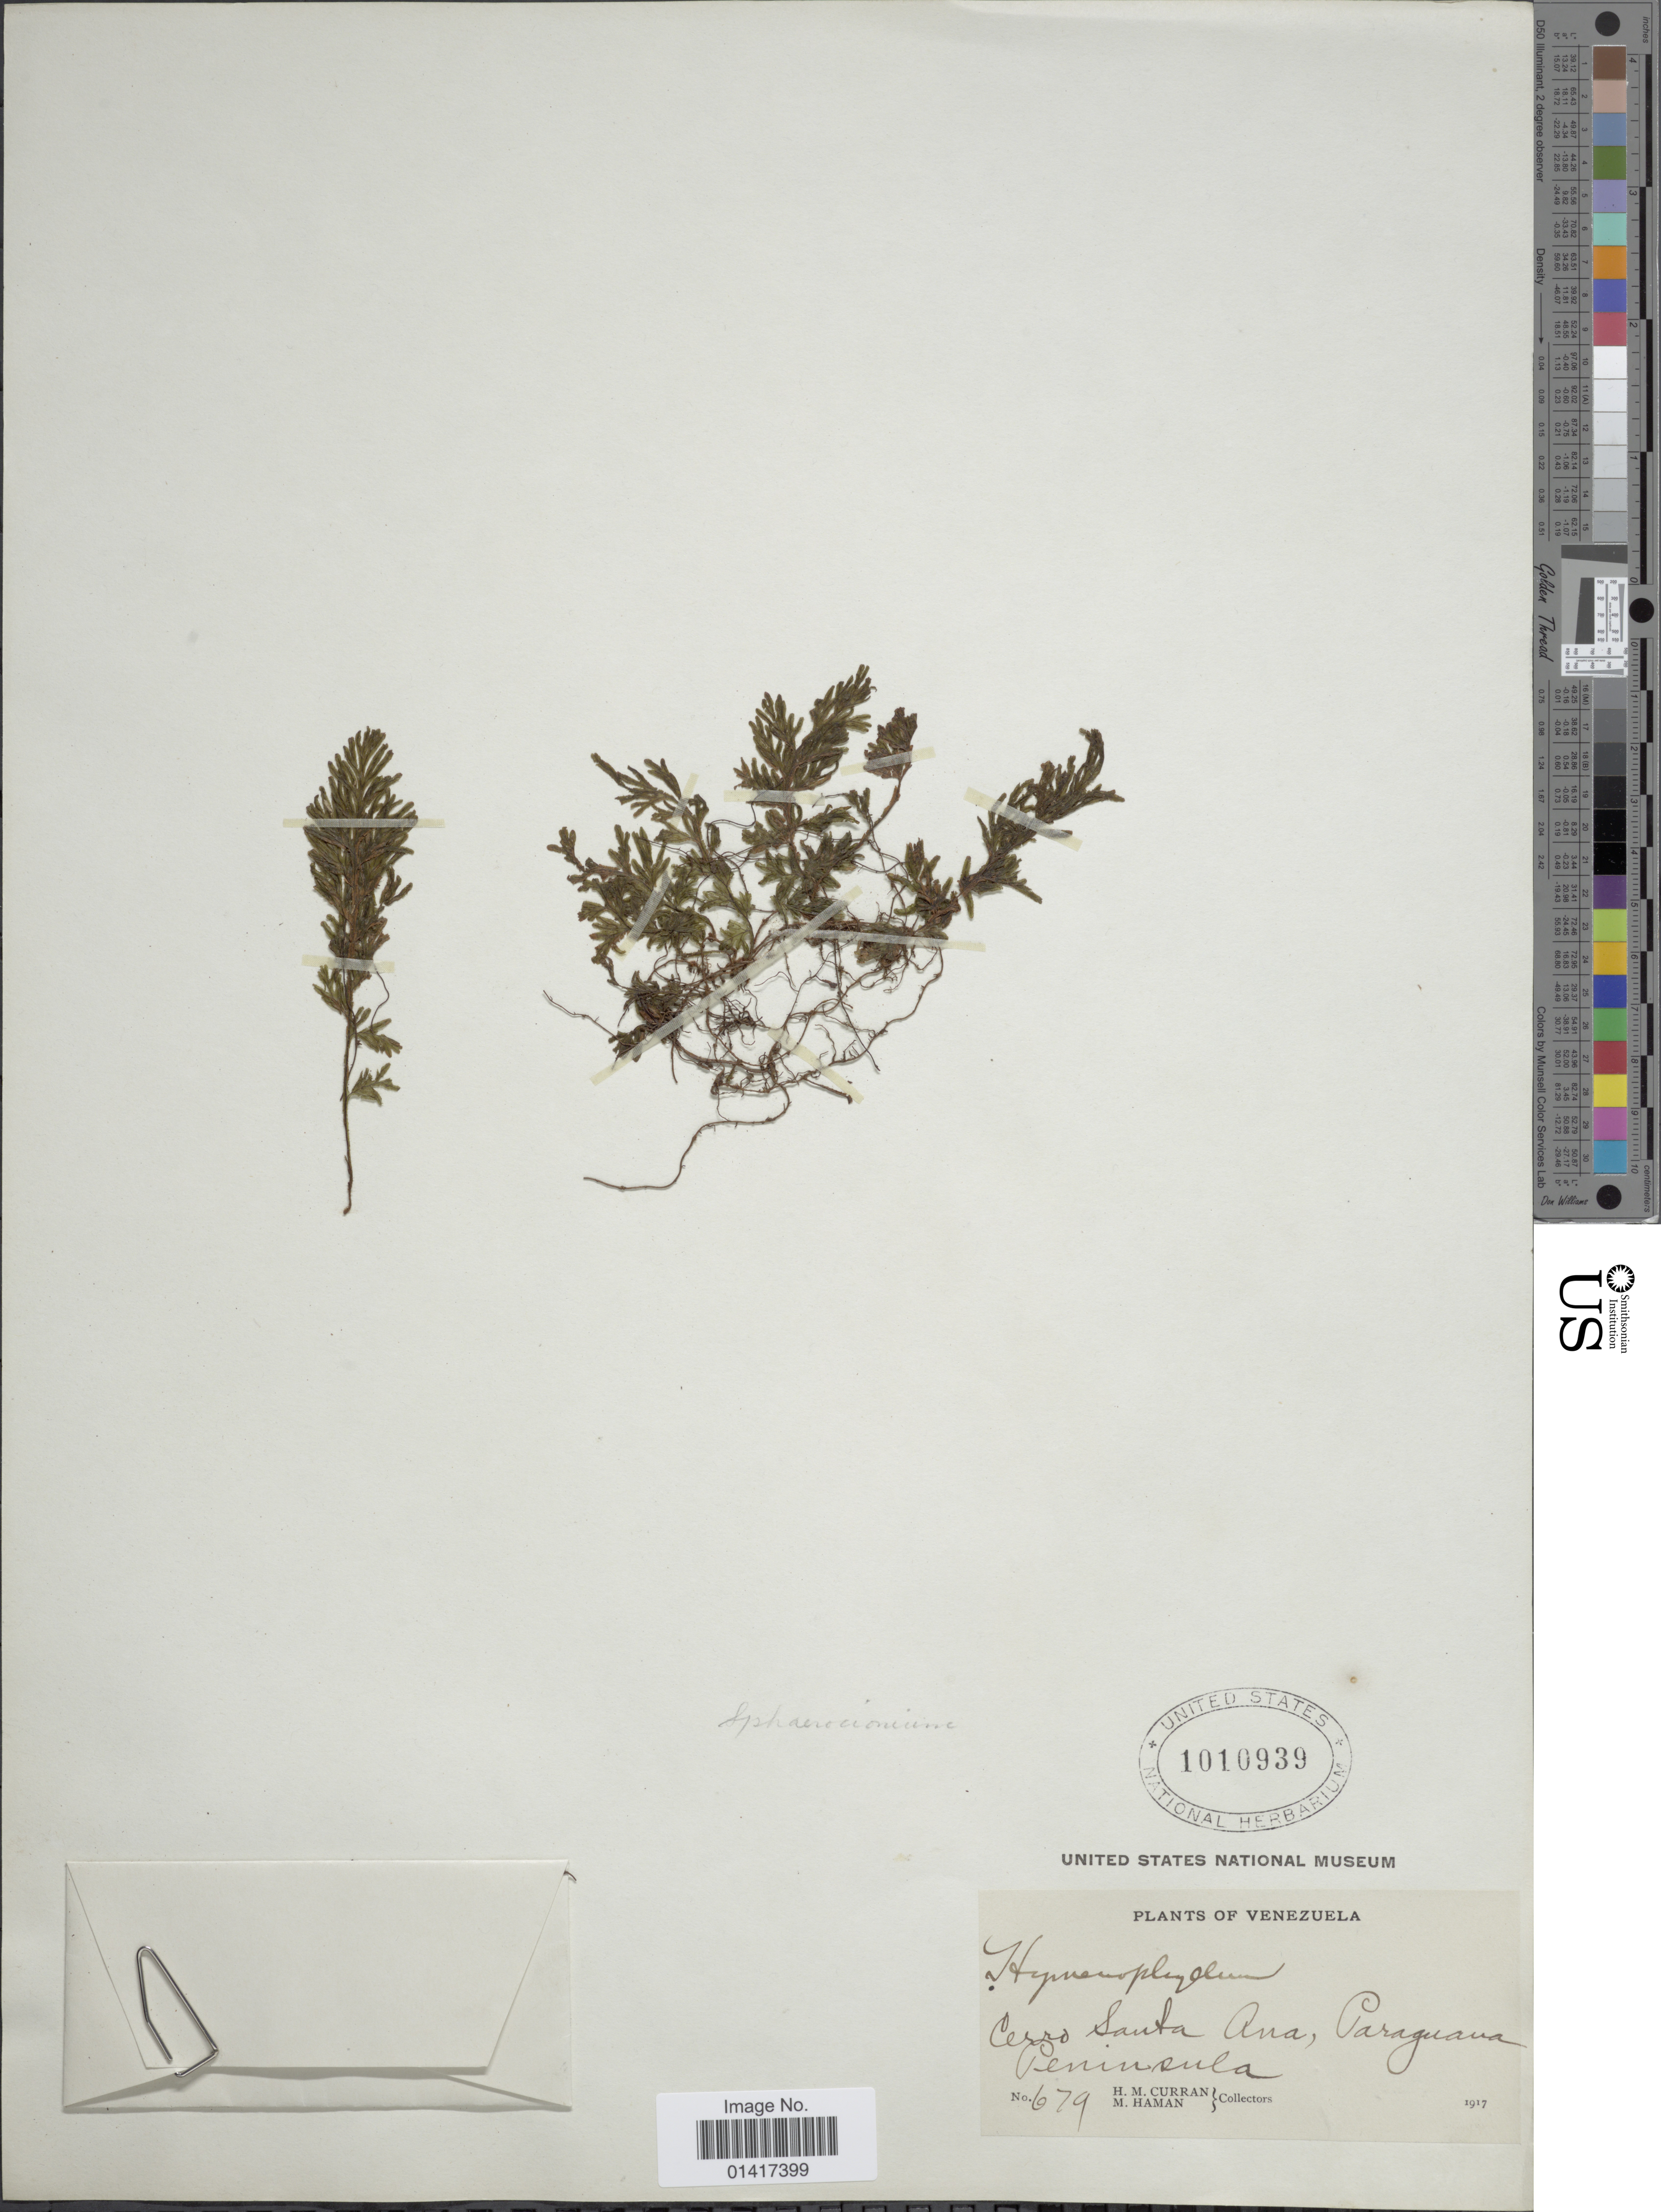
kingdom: Plantae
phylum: Tracheophyta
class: Polypodiopsida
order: Hymenophyllales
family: Hymenophyllaceae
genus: Hymenophyllum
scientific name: Hymenophyllum sp.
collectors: H. M. Curran & M. Haman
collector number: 679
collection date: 1917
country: Venezuela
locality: Cerro Santa Ana, Paraguana,Peninsula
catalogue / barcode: US 1010939